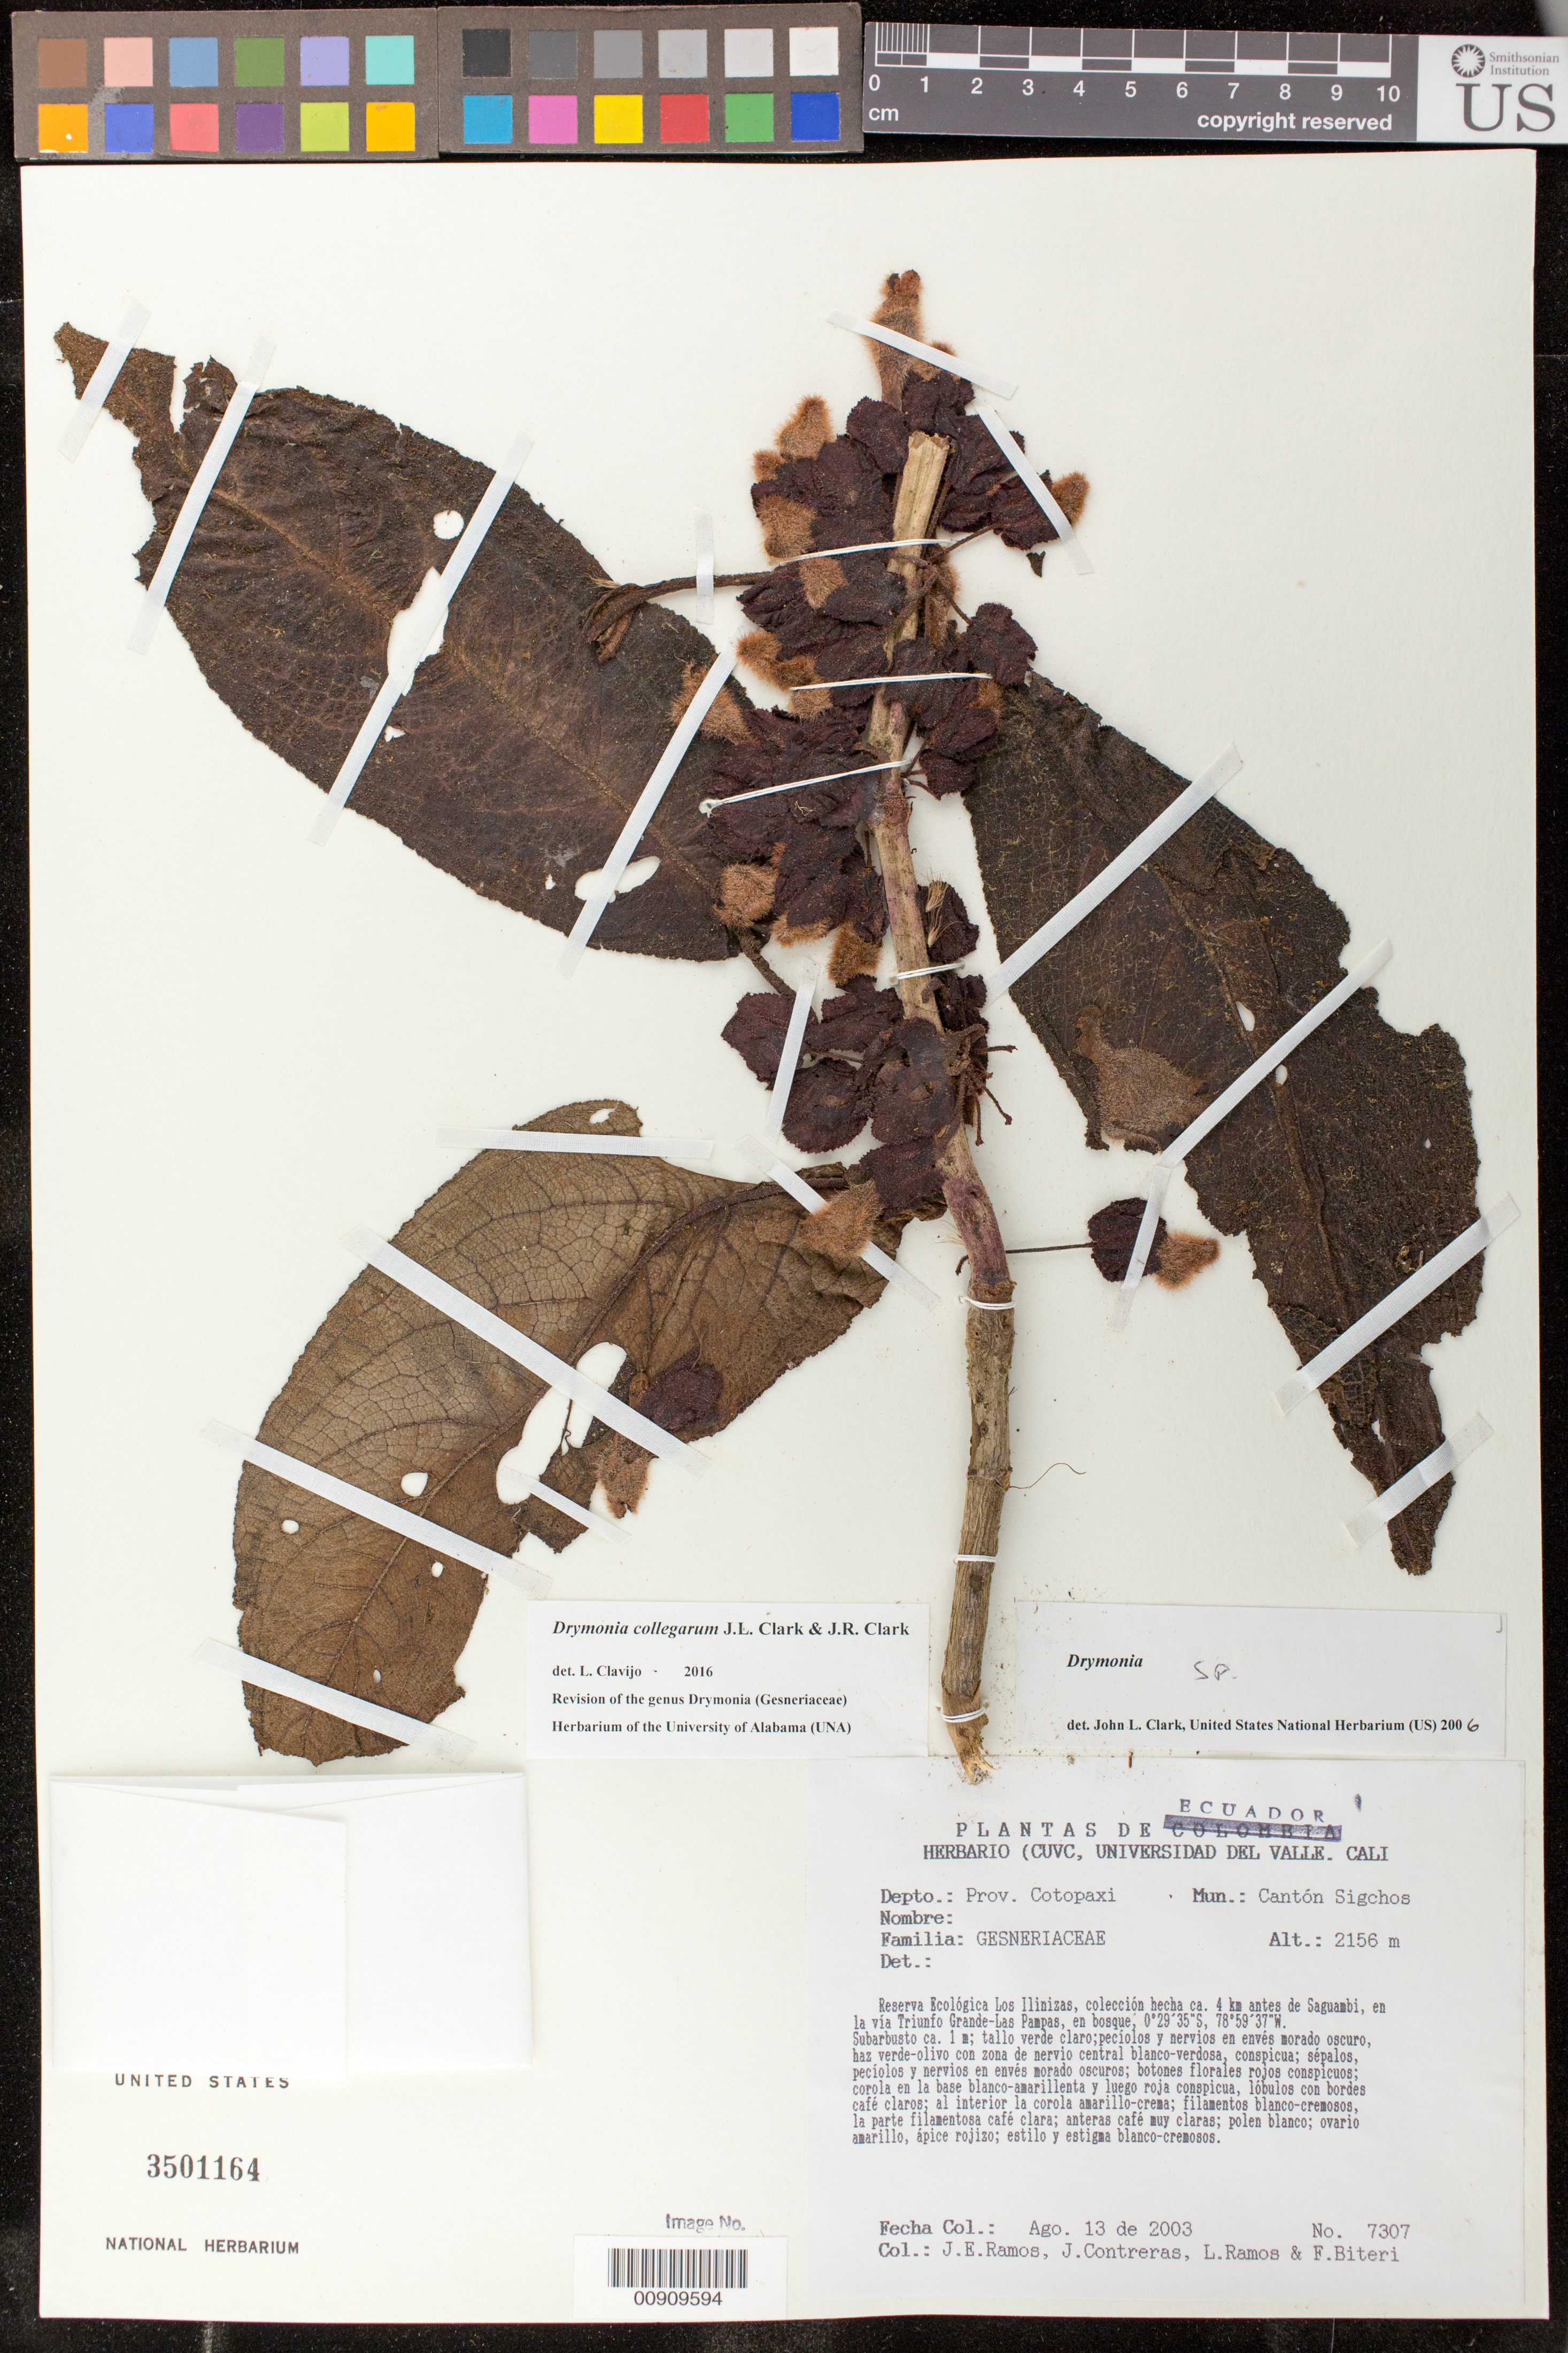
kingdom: Plantae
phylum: Tracheophyta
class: Magnoliopsida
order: Lamiales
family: Gesneriaceae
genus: Drymonia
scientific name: Drymonia collegarum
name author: J.L. Clark & J.R. Clark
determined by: Clavijo, L.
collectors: J. E. Ramos, J. Contreras, L. Ramos & F. Biteri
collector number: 7307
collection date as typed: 13 Aug 2003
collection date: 2003-08-13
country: Ecuador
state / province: Cotopaxi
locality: Cantón Sigchos, Reserva Ecológica Los Ilinizas, colección hecha ca. 4 km antes de Saguambi, en la vía Triunfo Grande-las Pampas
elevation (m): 2156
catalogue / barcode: US 3501164